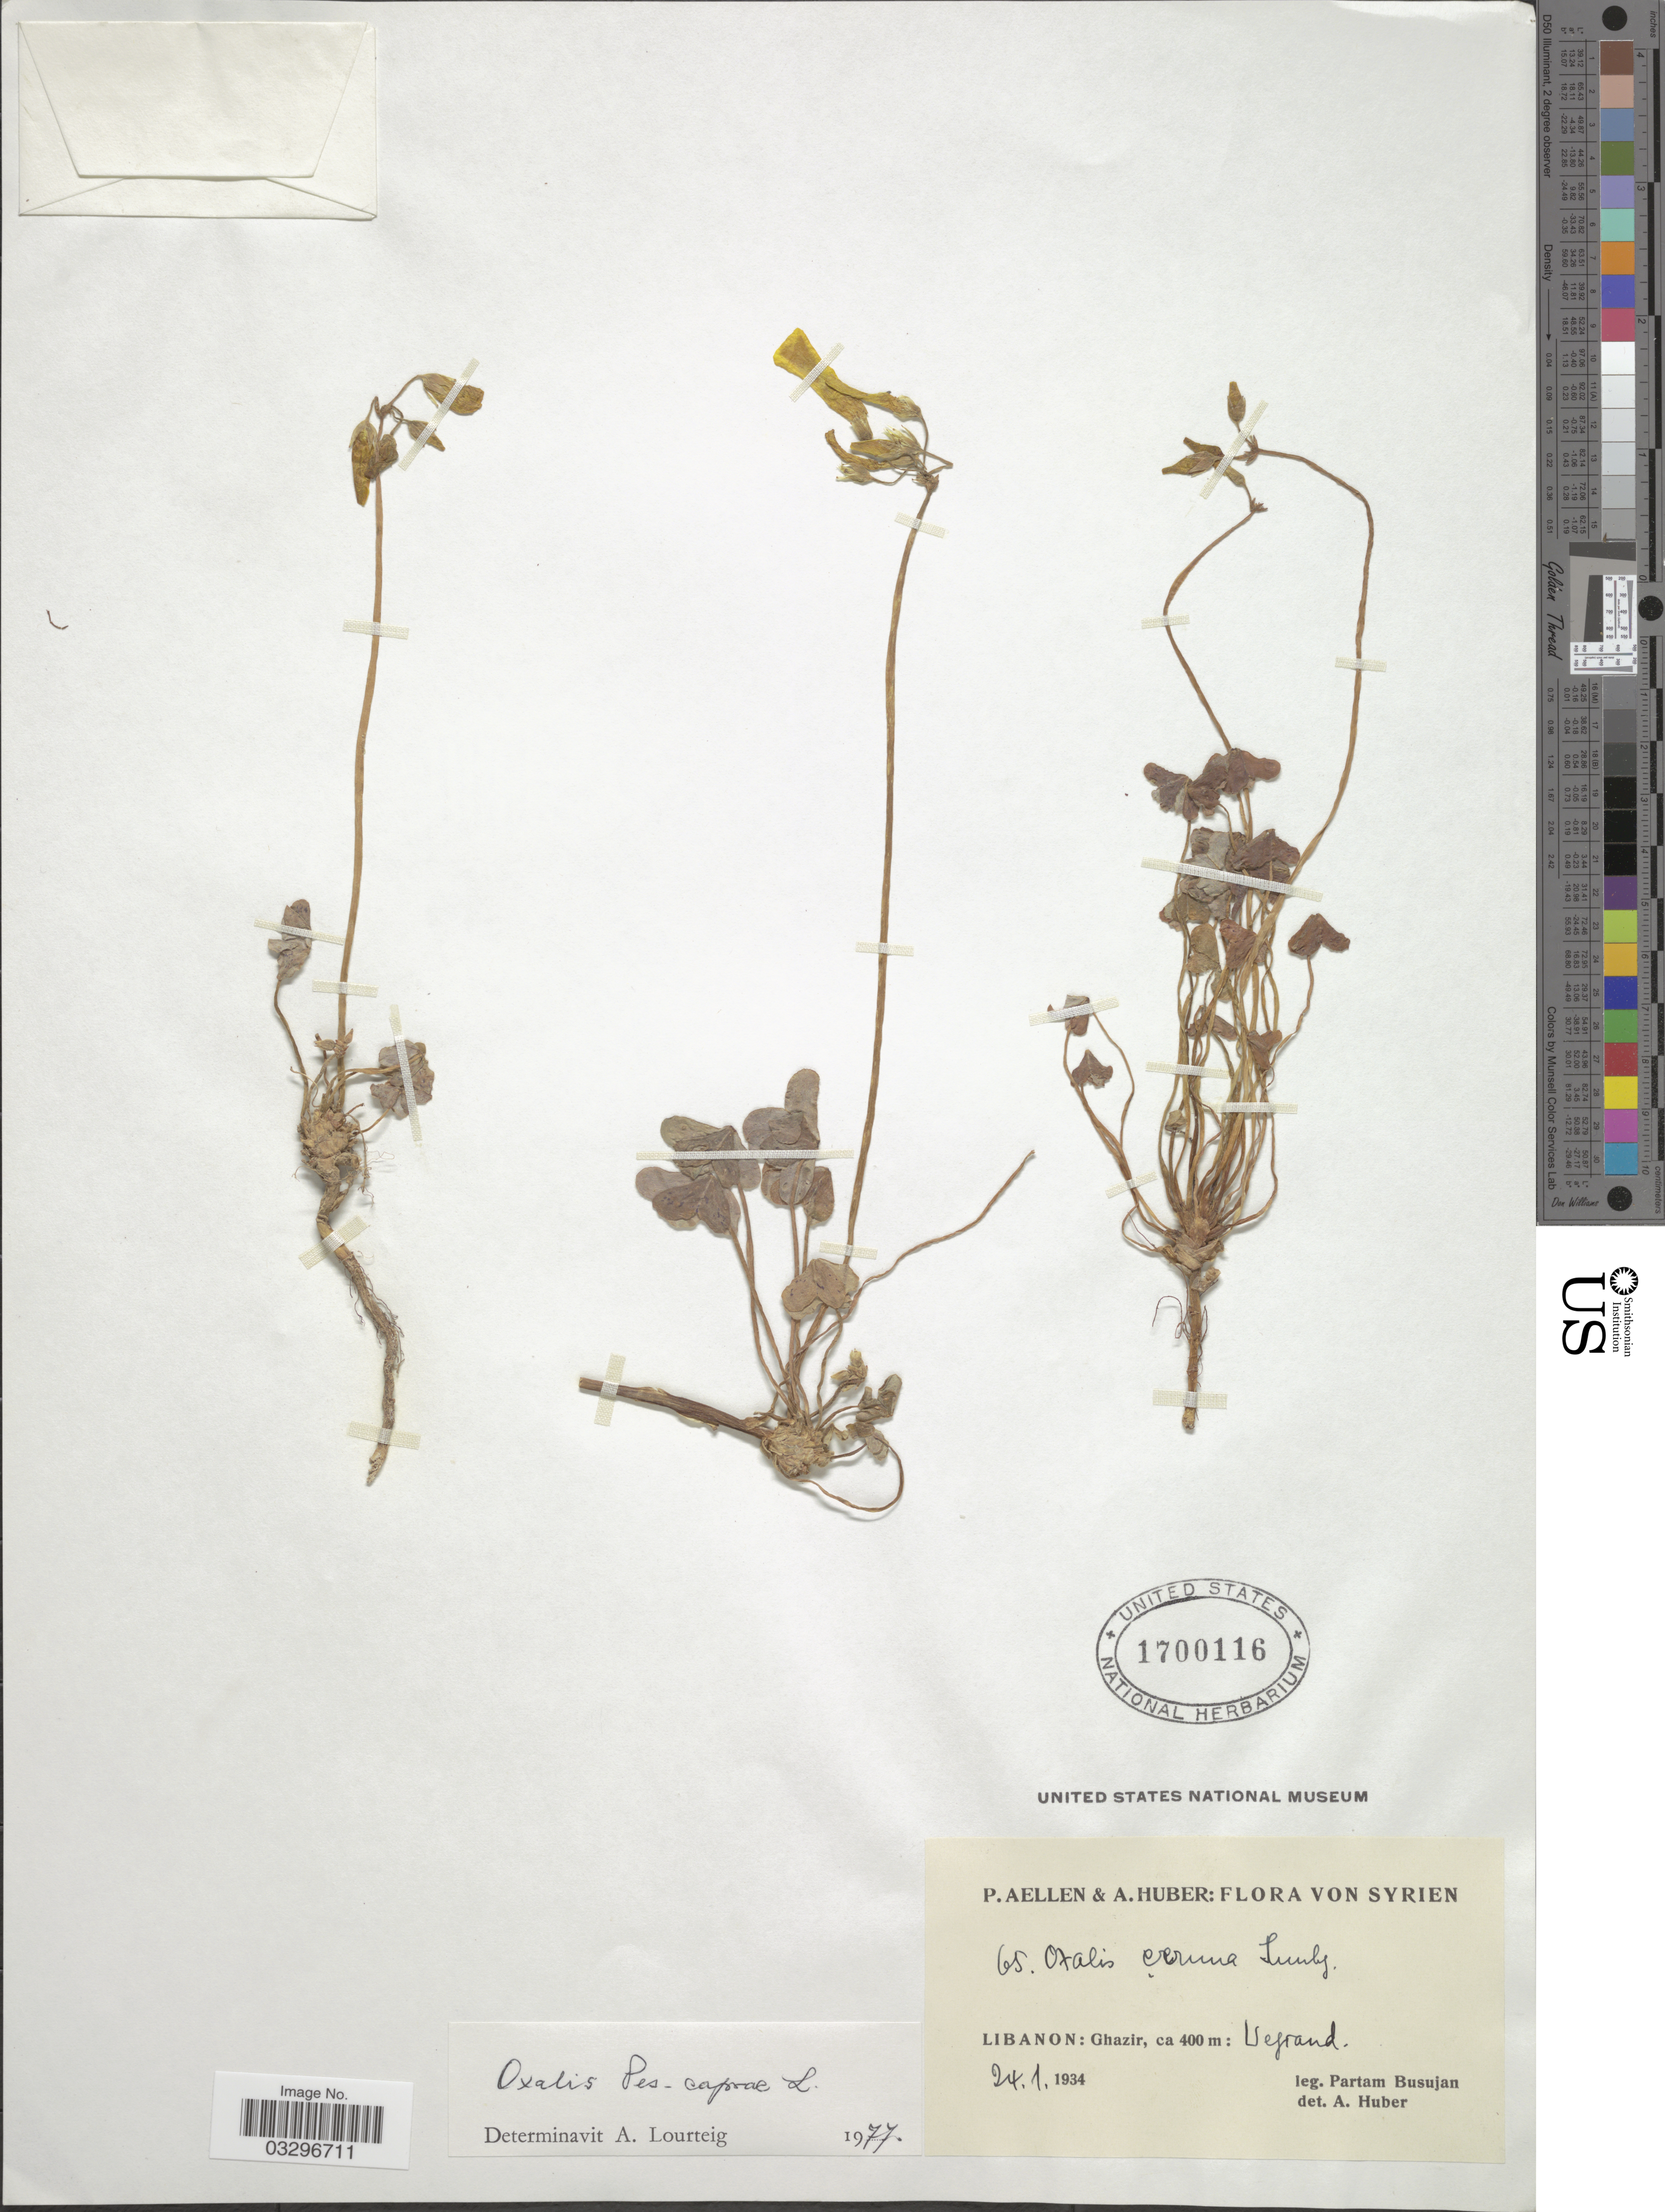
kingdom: Plantae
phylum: Tracheophyta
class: Magnoliopsida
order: Oxalidales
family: Oxalidaceae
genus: Oxalis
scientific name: Oxalis pes-caprae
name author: L.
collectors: P. Busujan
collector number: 65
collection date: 1934-01-24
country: Lebanon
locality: Syrien, Libanon: Ghazir, Uegrand [interpreted].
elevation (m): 400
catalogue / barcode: US 1700116